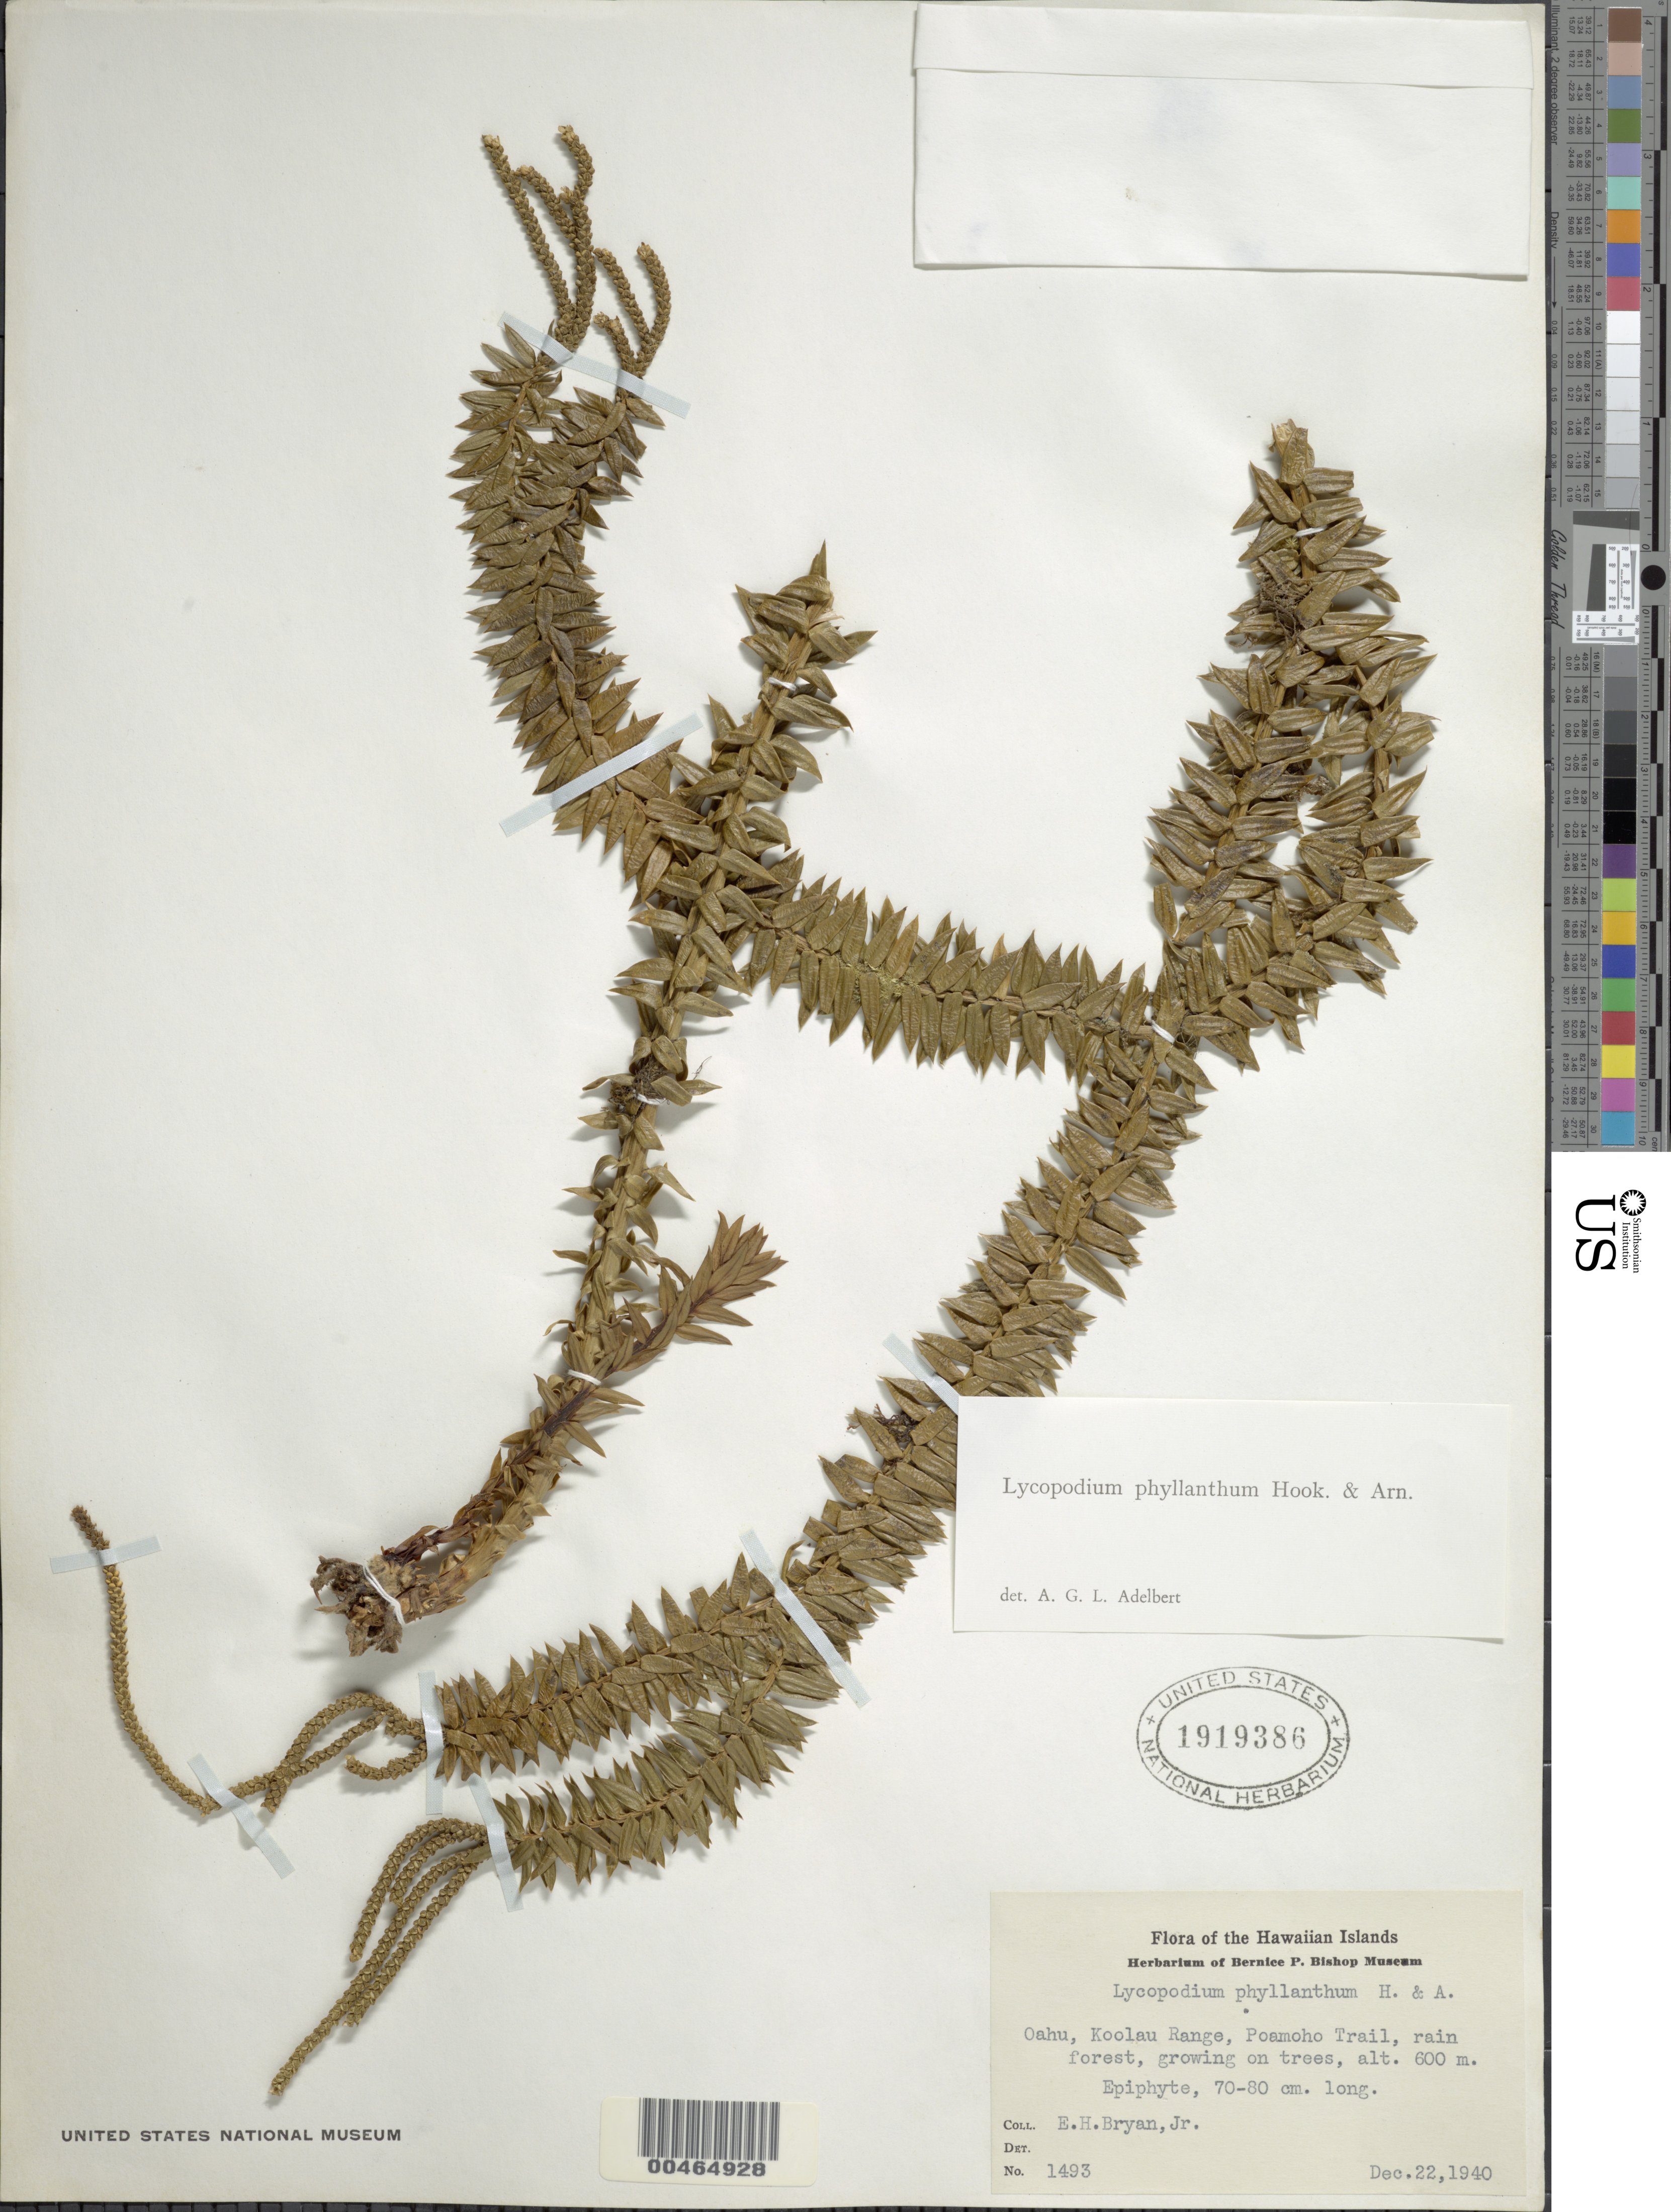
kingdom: Plantae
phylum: Tracheophyta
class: Lycopodiopsida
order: Lycopodiales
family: Lycopodiaceae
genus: Phlegmariurus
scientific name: Phlegmariurus phyllanthus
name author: (Hook. & Arn.) R.D. Dixit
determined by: Field, A. R.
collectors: E. Bryan Jr.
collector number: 1493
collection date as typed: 22 Dec 1940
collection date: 1940-12-22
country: United States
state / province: Hawaii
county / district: Honolulu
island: Oahu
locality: Koolau Range, Poamoho Trail, Oahu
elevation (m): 600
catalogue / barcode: US 1919386